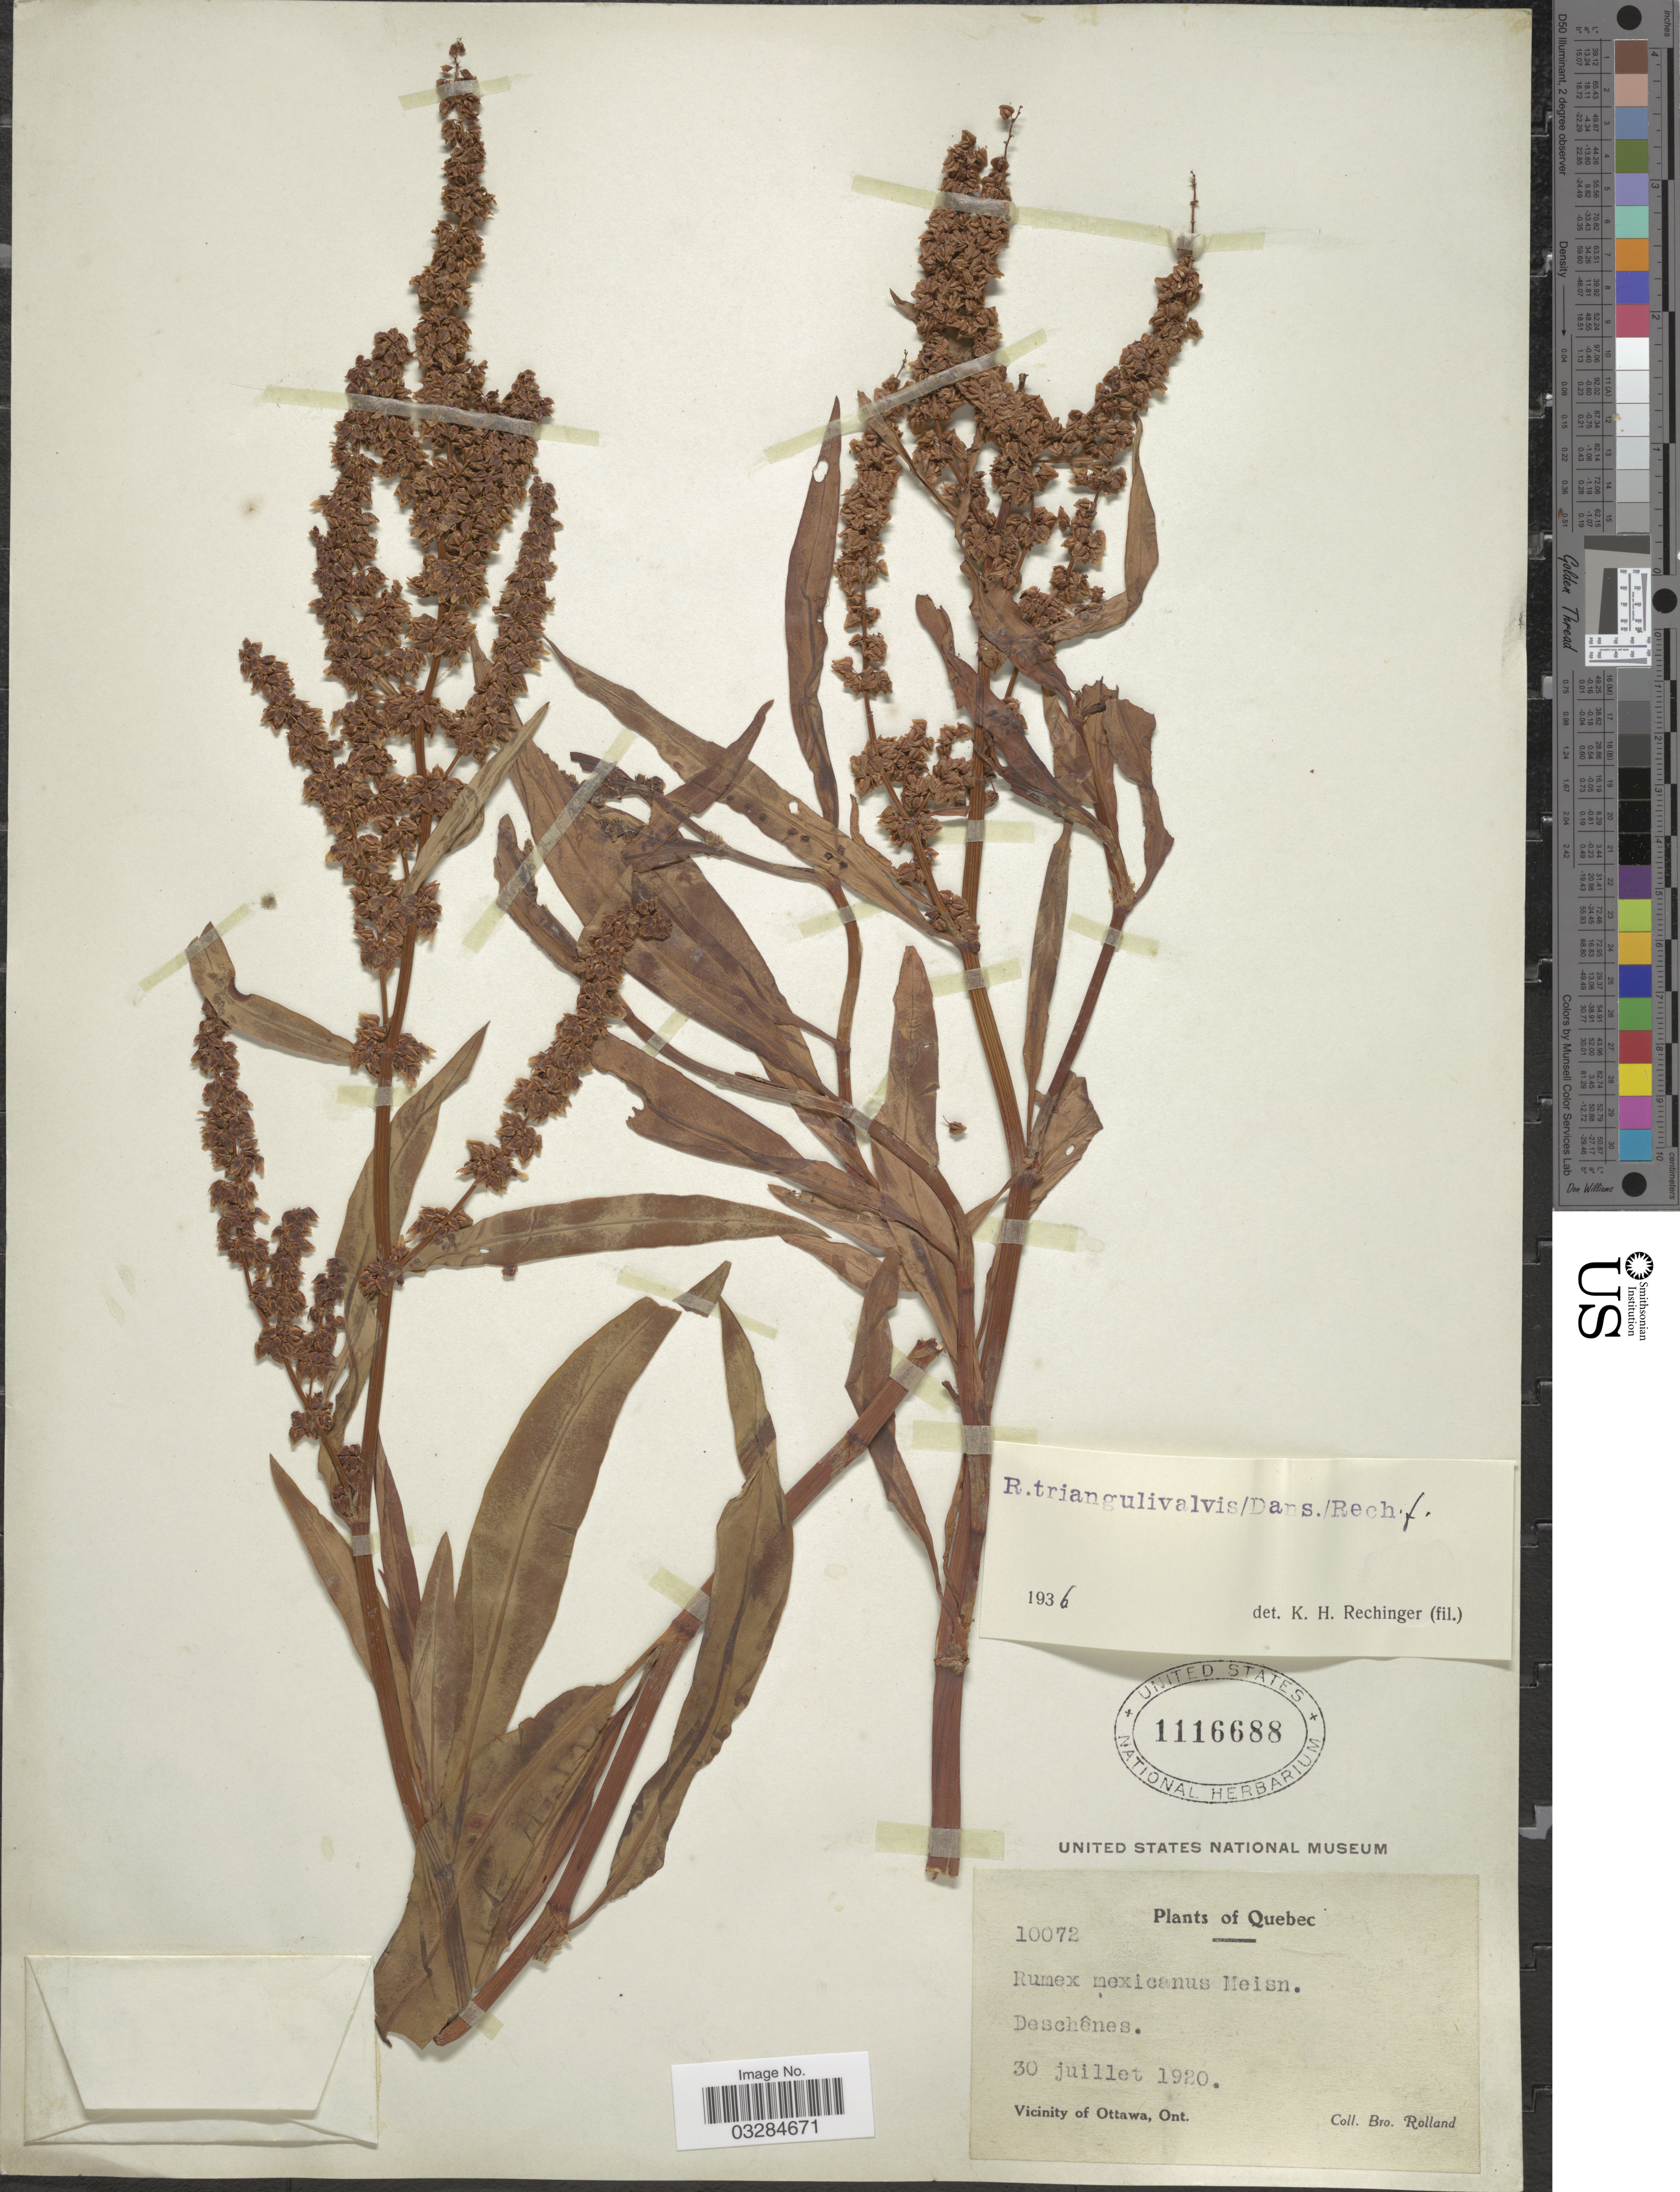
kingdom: Plantae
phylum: Tracheophyta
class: Magnoliopsida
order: Caryophyllales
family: Polygonaceae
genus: Rumex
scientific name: Rumex triangulivalvis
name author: (Danser) Rech. f.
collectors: B. Rolland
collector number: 10072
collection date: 1920-07-30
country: Canada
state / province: Ontario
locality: Deschênes. Vicinity of Ottawa.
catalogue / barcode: US 1116688